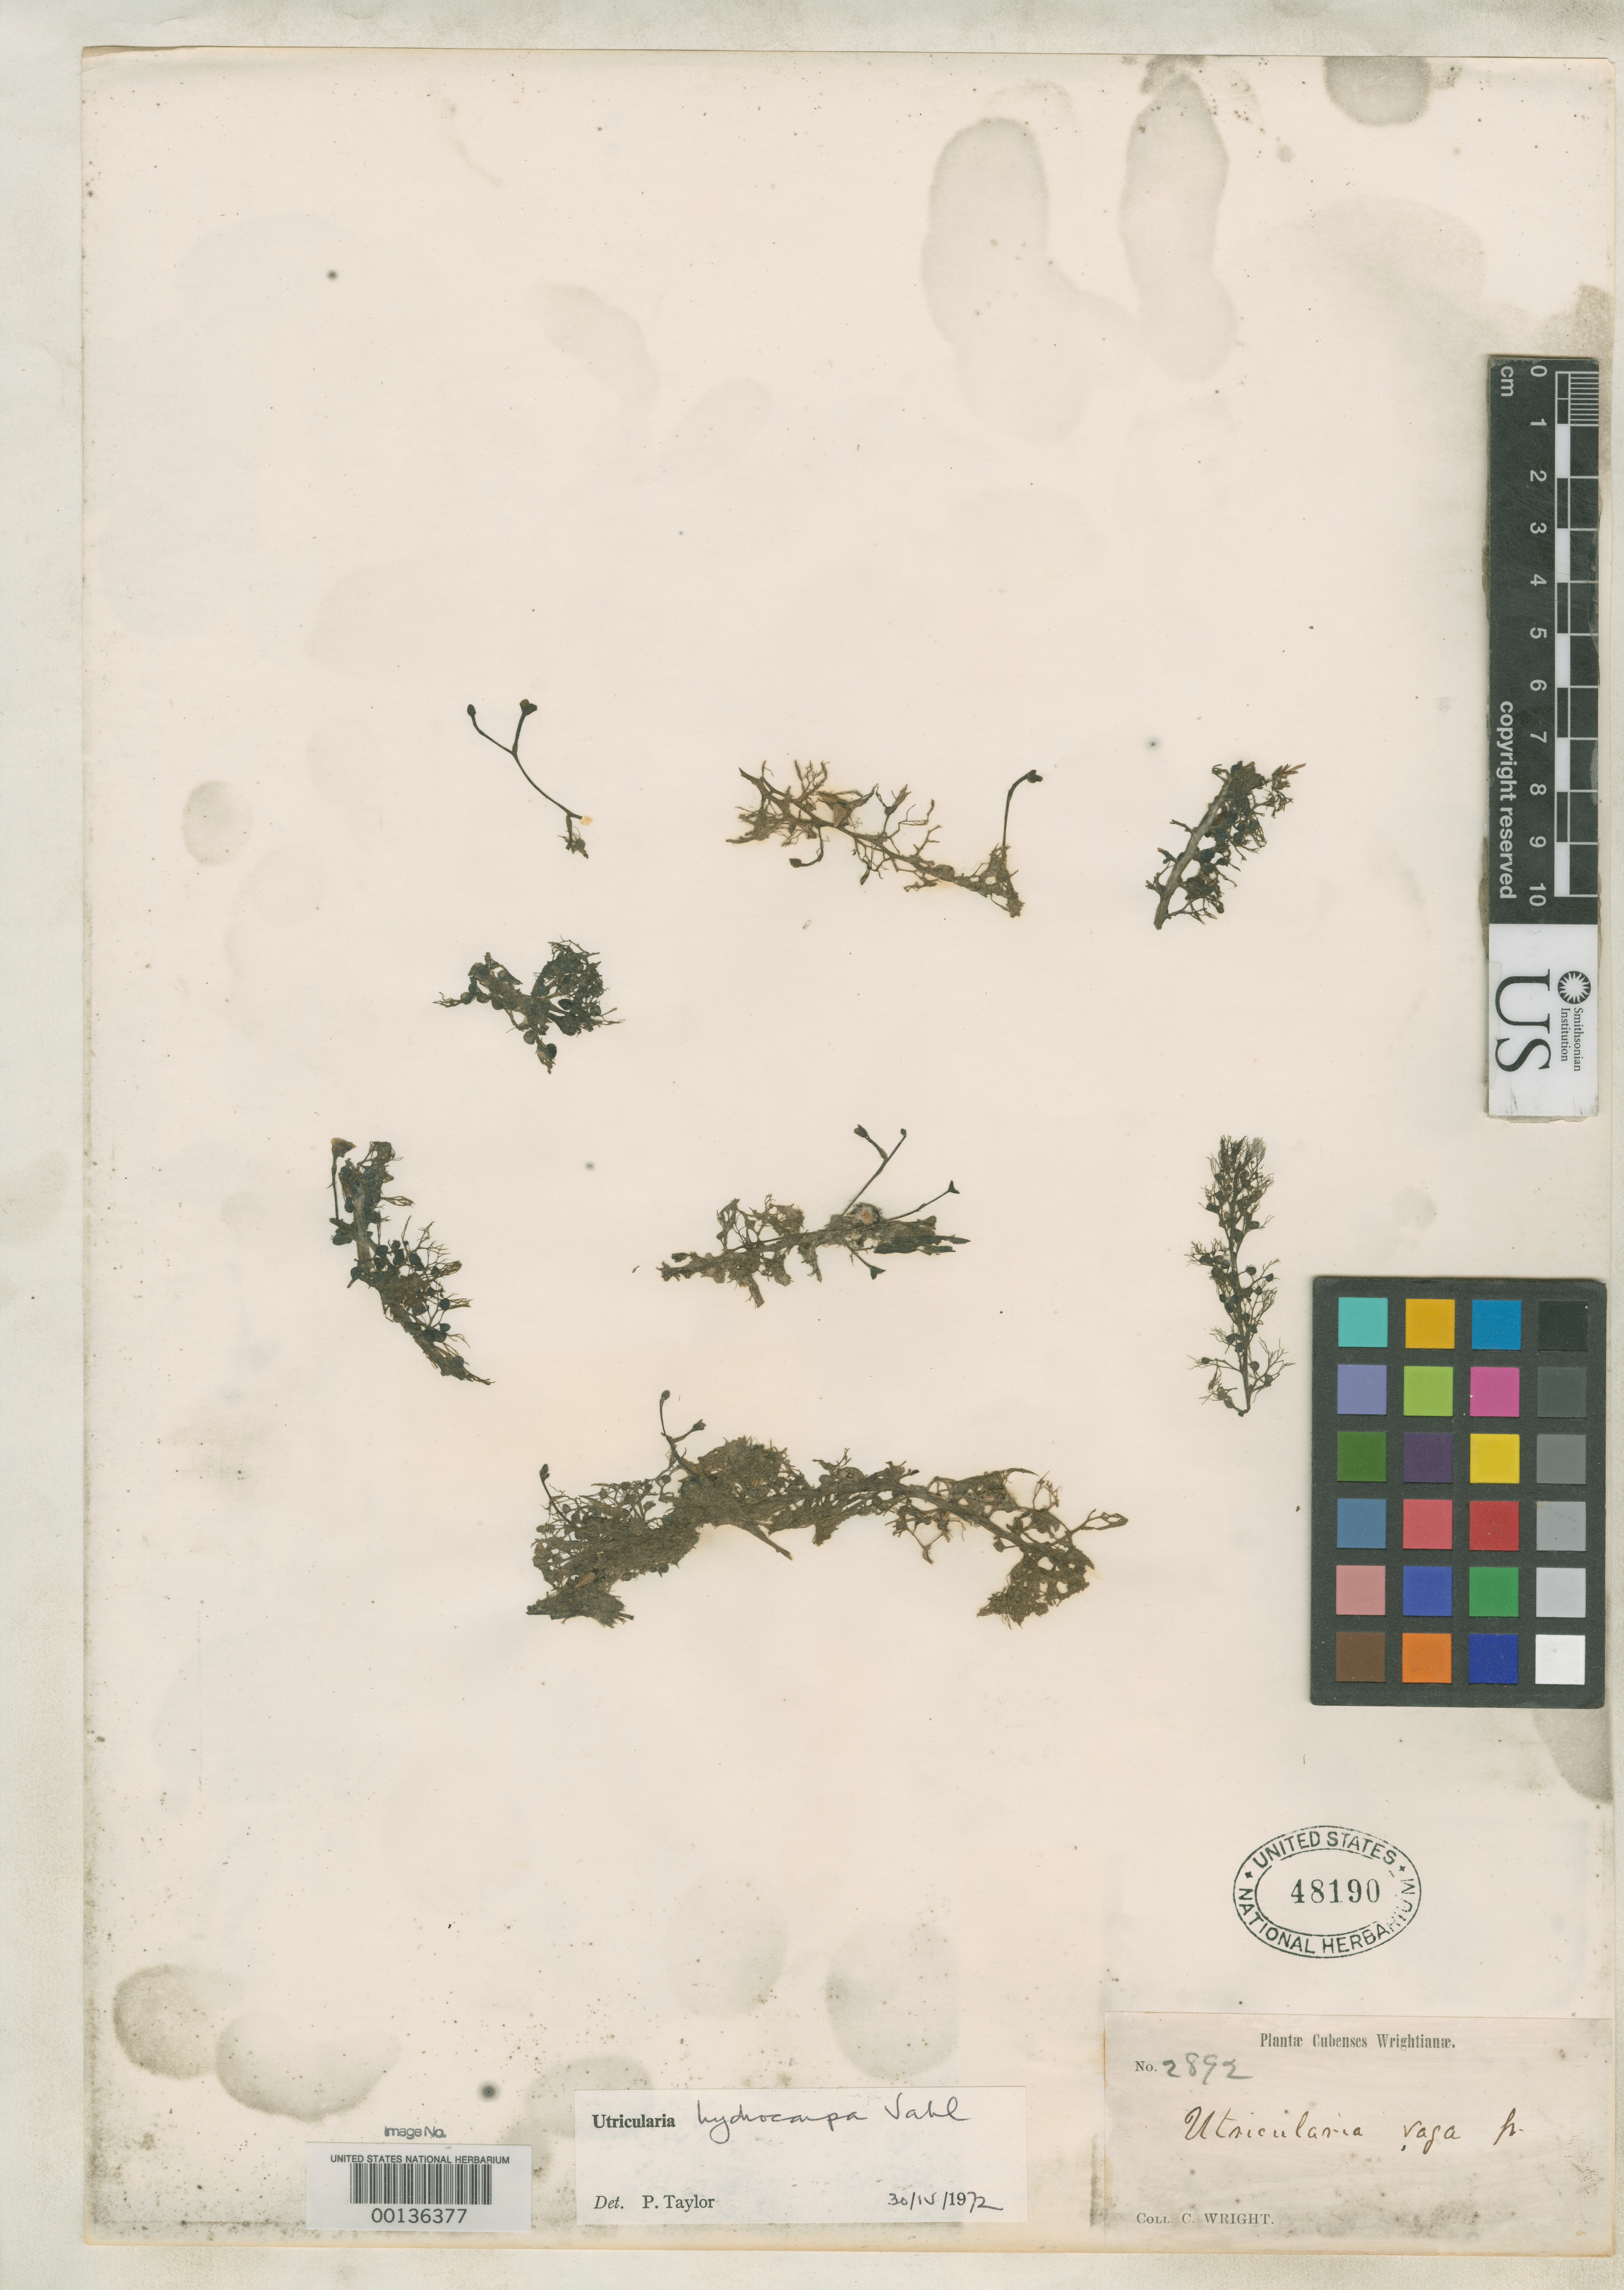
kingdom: Plantae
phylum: Tracheophyta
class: Magnoliopsida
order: Lamiales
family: Lentibulariaceae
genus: Utricularia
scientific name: Utricularia vaga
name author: Griseb.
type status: Isotype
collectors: C. Wright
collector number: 2892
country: Cuba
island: Greater Antilles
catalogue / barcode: US 48190